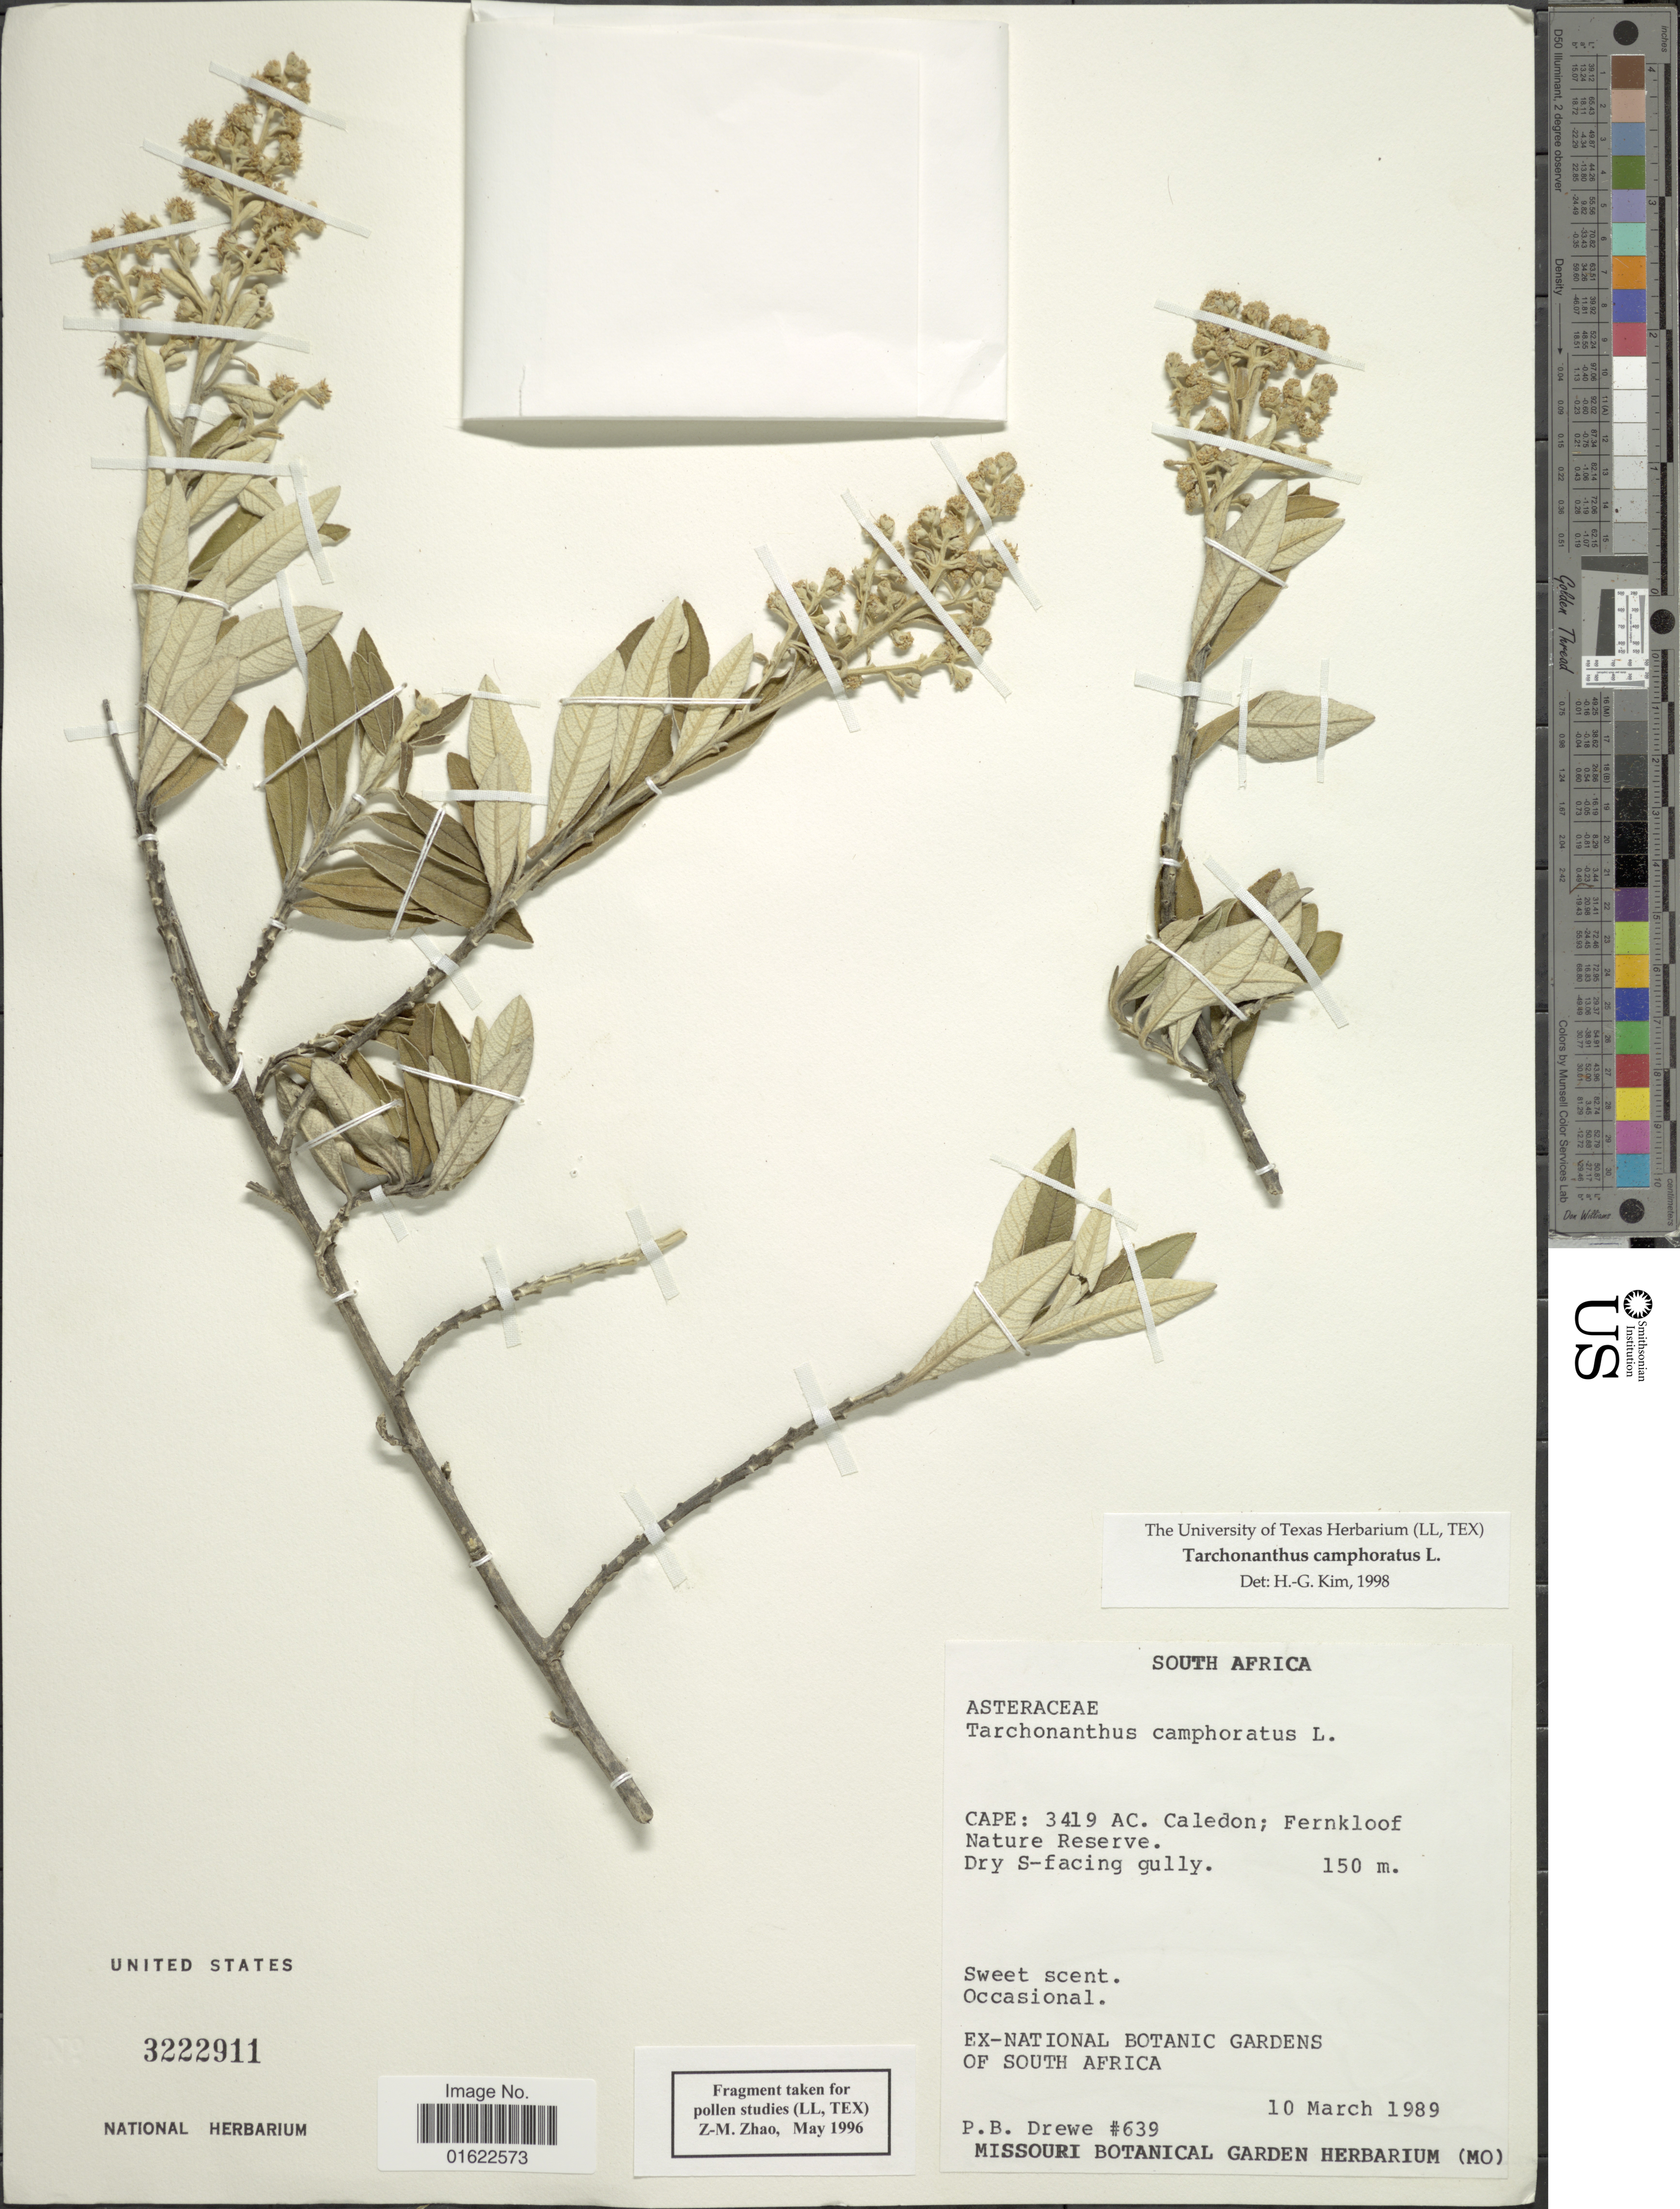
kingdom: Plantae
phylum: Tracheophyta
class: Magnoliopsida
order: Asterales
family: Asteraceae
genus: Tarchonanthus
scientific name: Tarchonanthus camphoratus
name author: L.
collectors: P. Drewe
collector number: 639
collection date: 1989-03-10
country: South Africa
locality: Cape: 3419 AC, Caledon; Fernkloof Nature Reserve, Dry S-facing gully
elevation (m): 150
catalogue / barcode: US 3222911